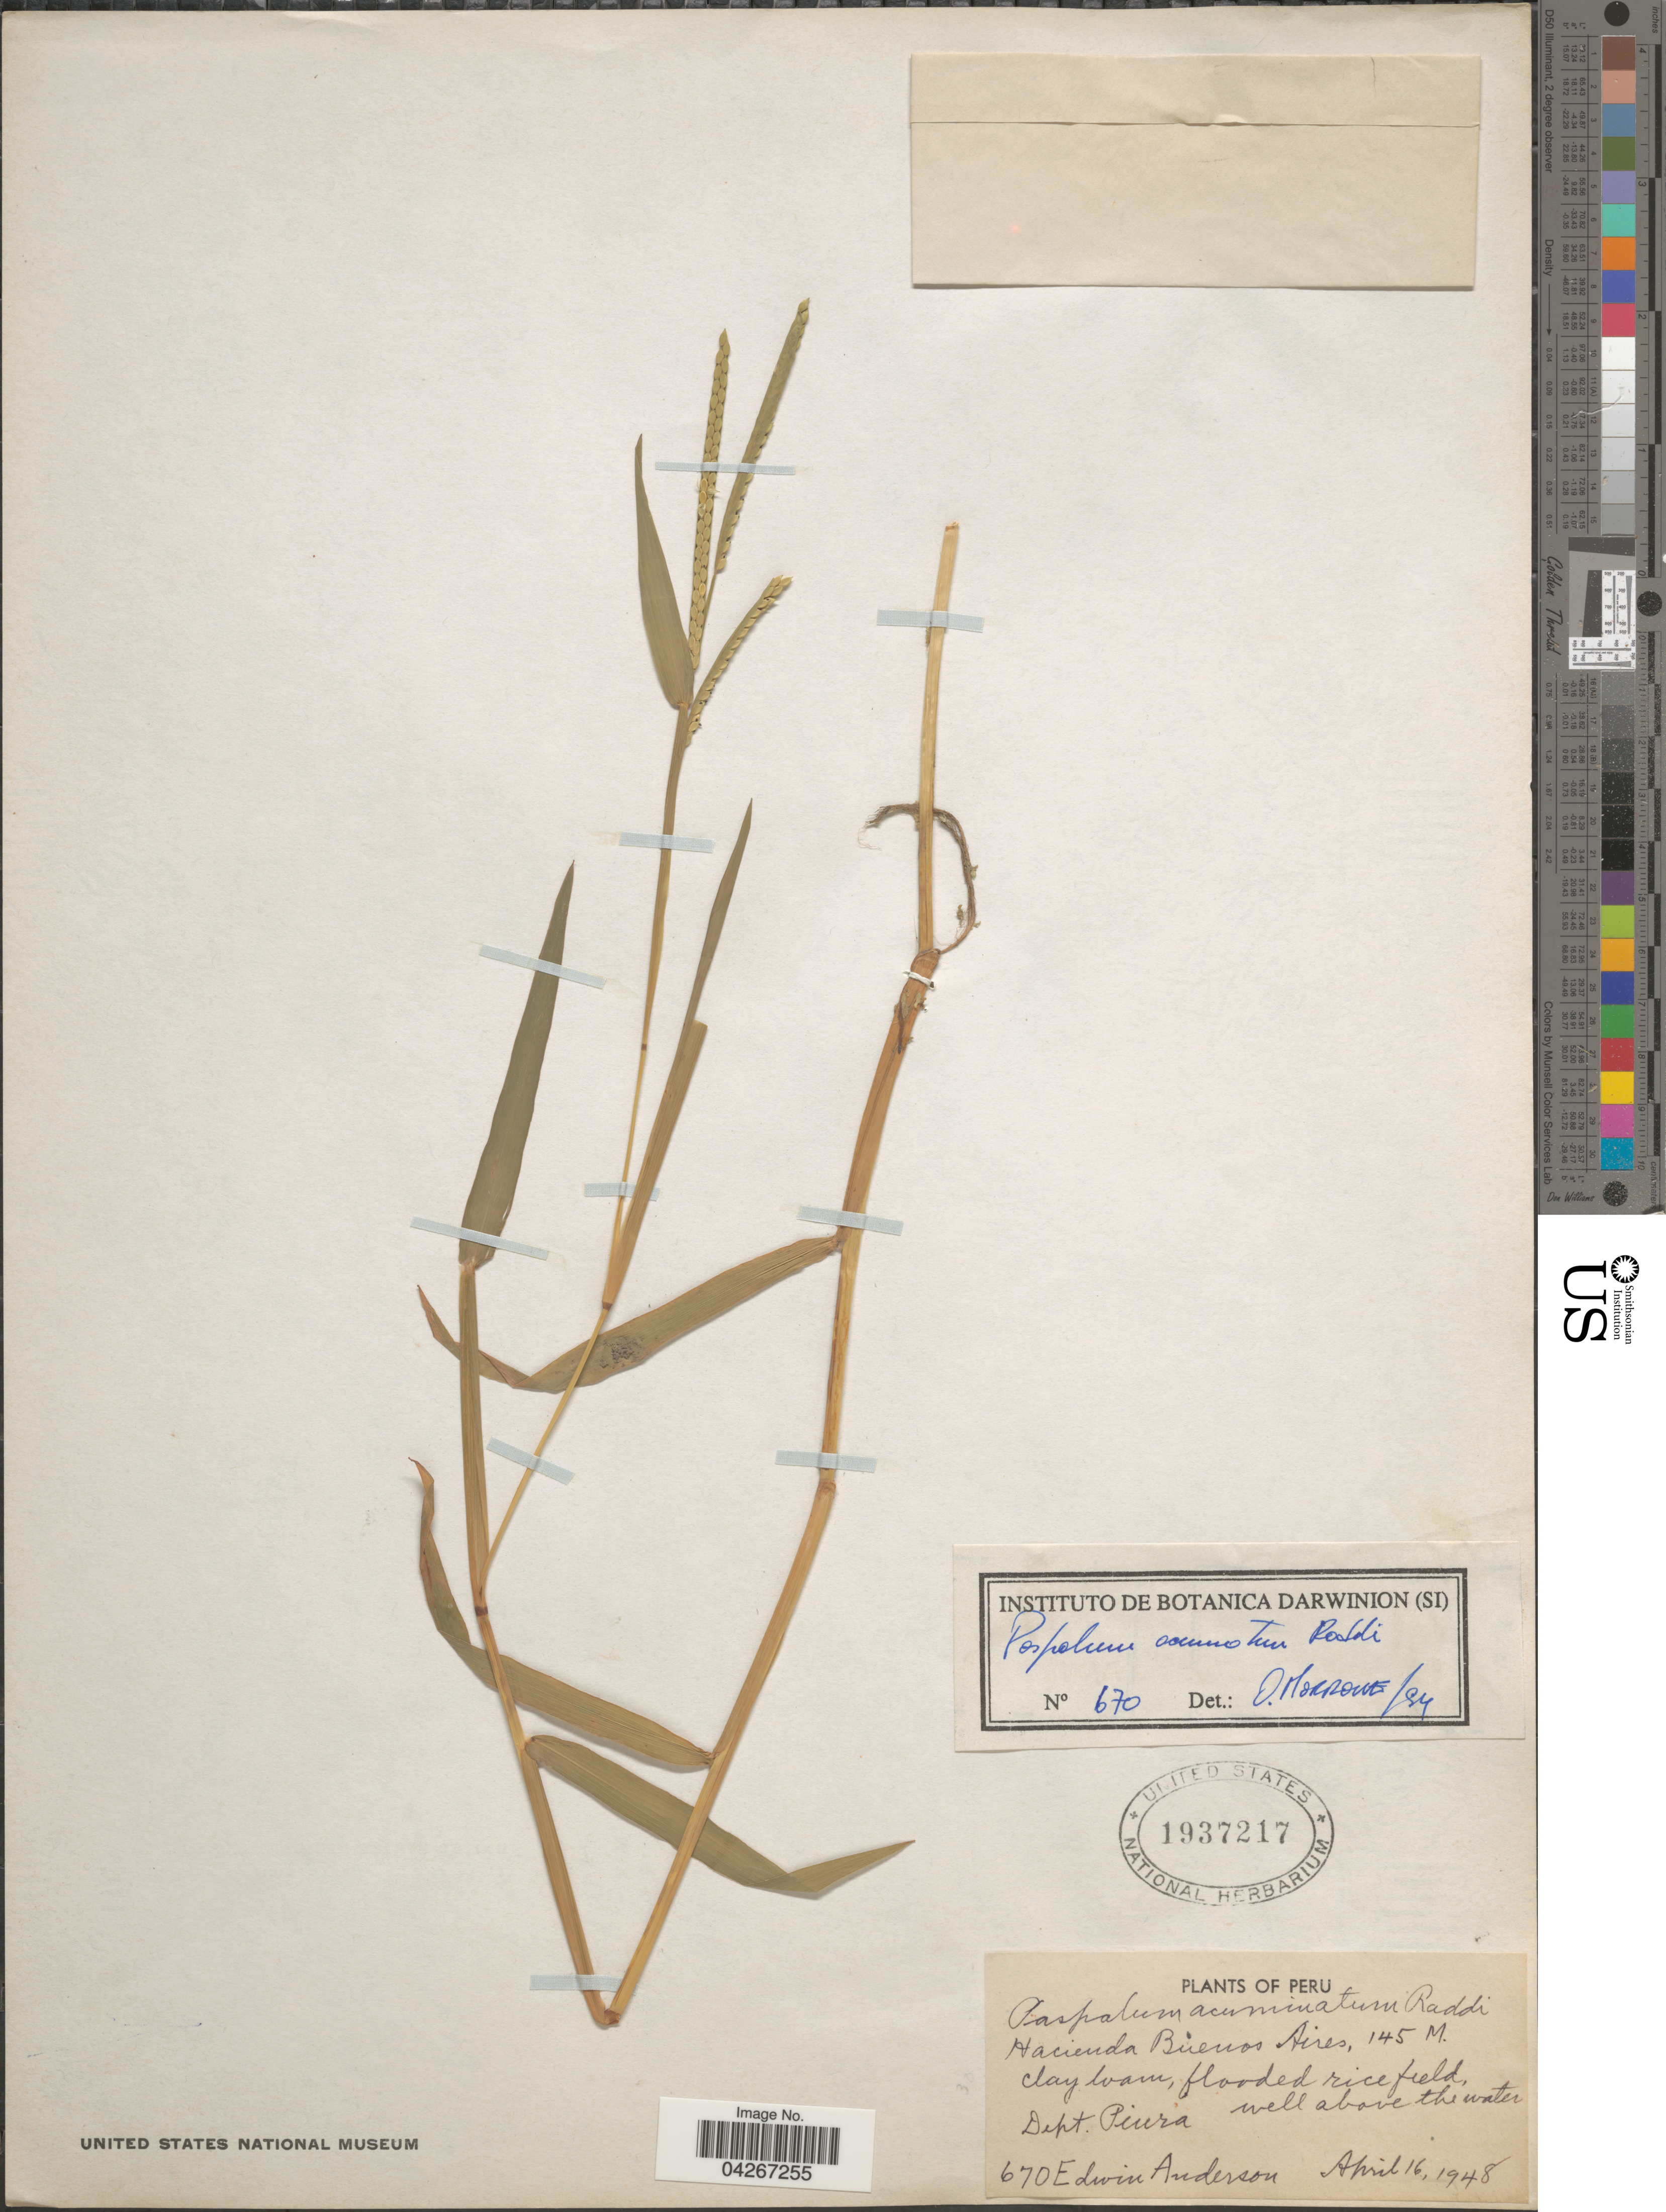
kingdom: Plantae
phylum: Tracheophyta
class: Liliopsida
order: Poales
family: Poaceae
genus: Paspalum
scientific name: Paspalum acuminatum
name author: Raddi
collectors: E. Anderson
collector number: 670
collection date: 1948-04-16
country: Peru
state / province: Piura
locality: Hacienda Buenos Aire, 145 M. Dept. Piura.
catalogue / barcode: US 1937217